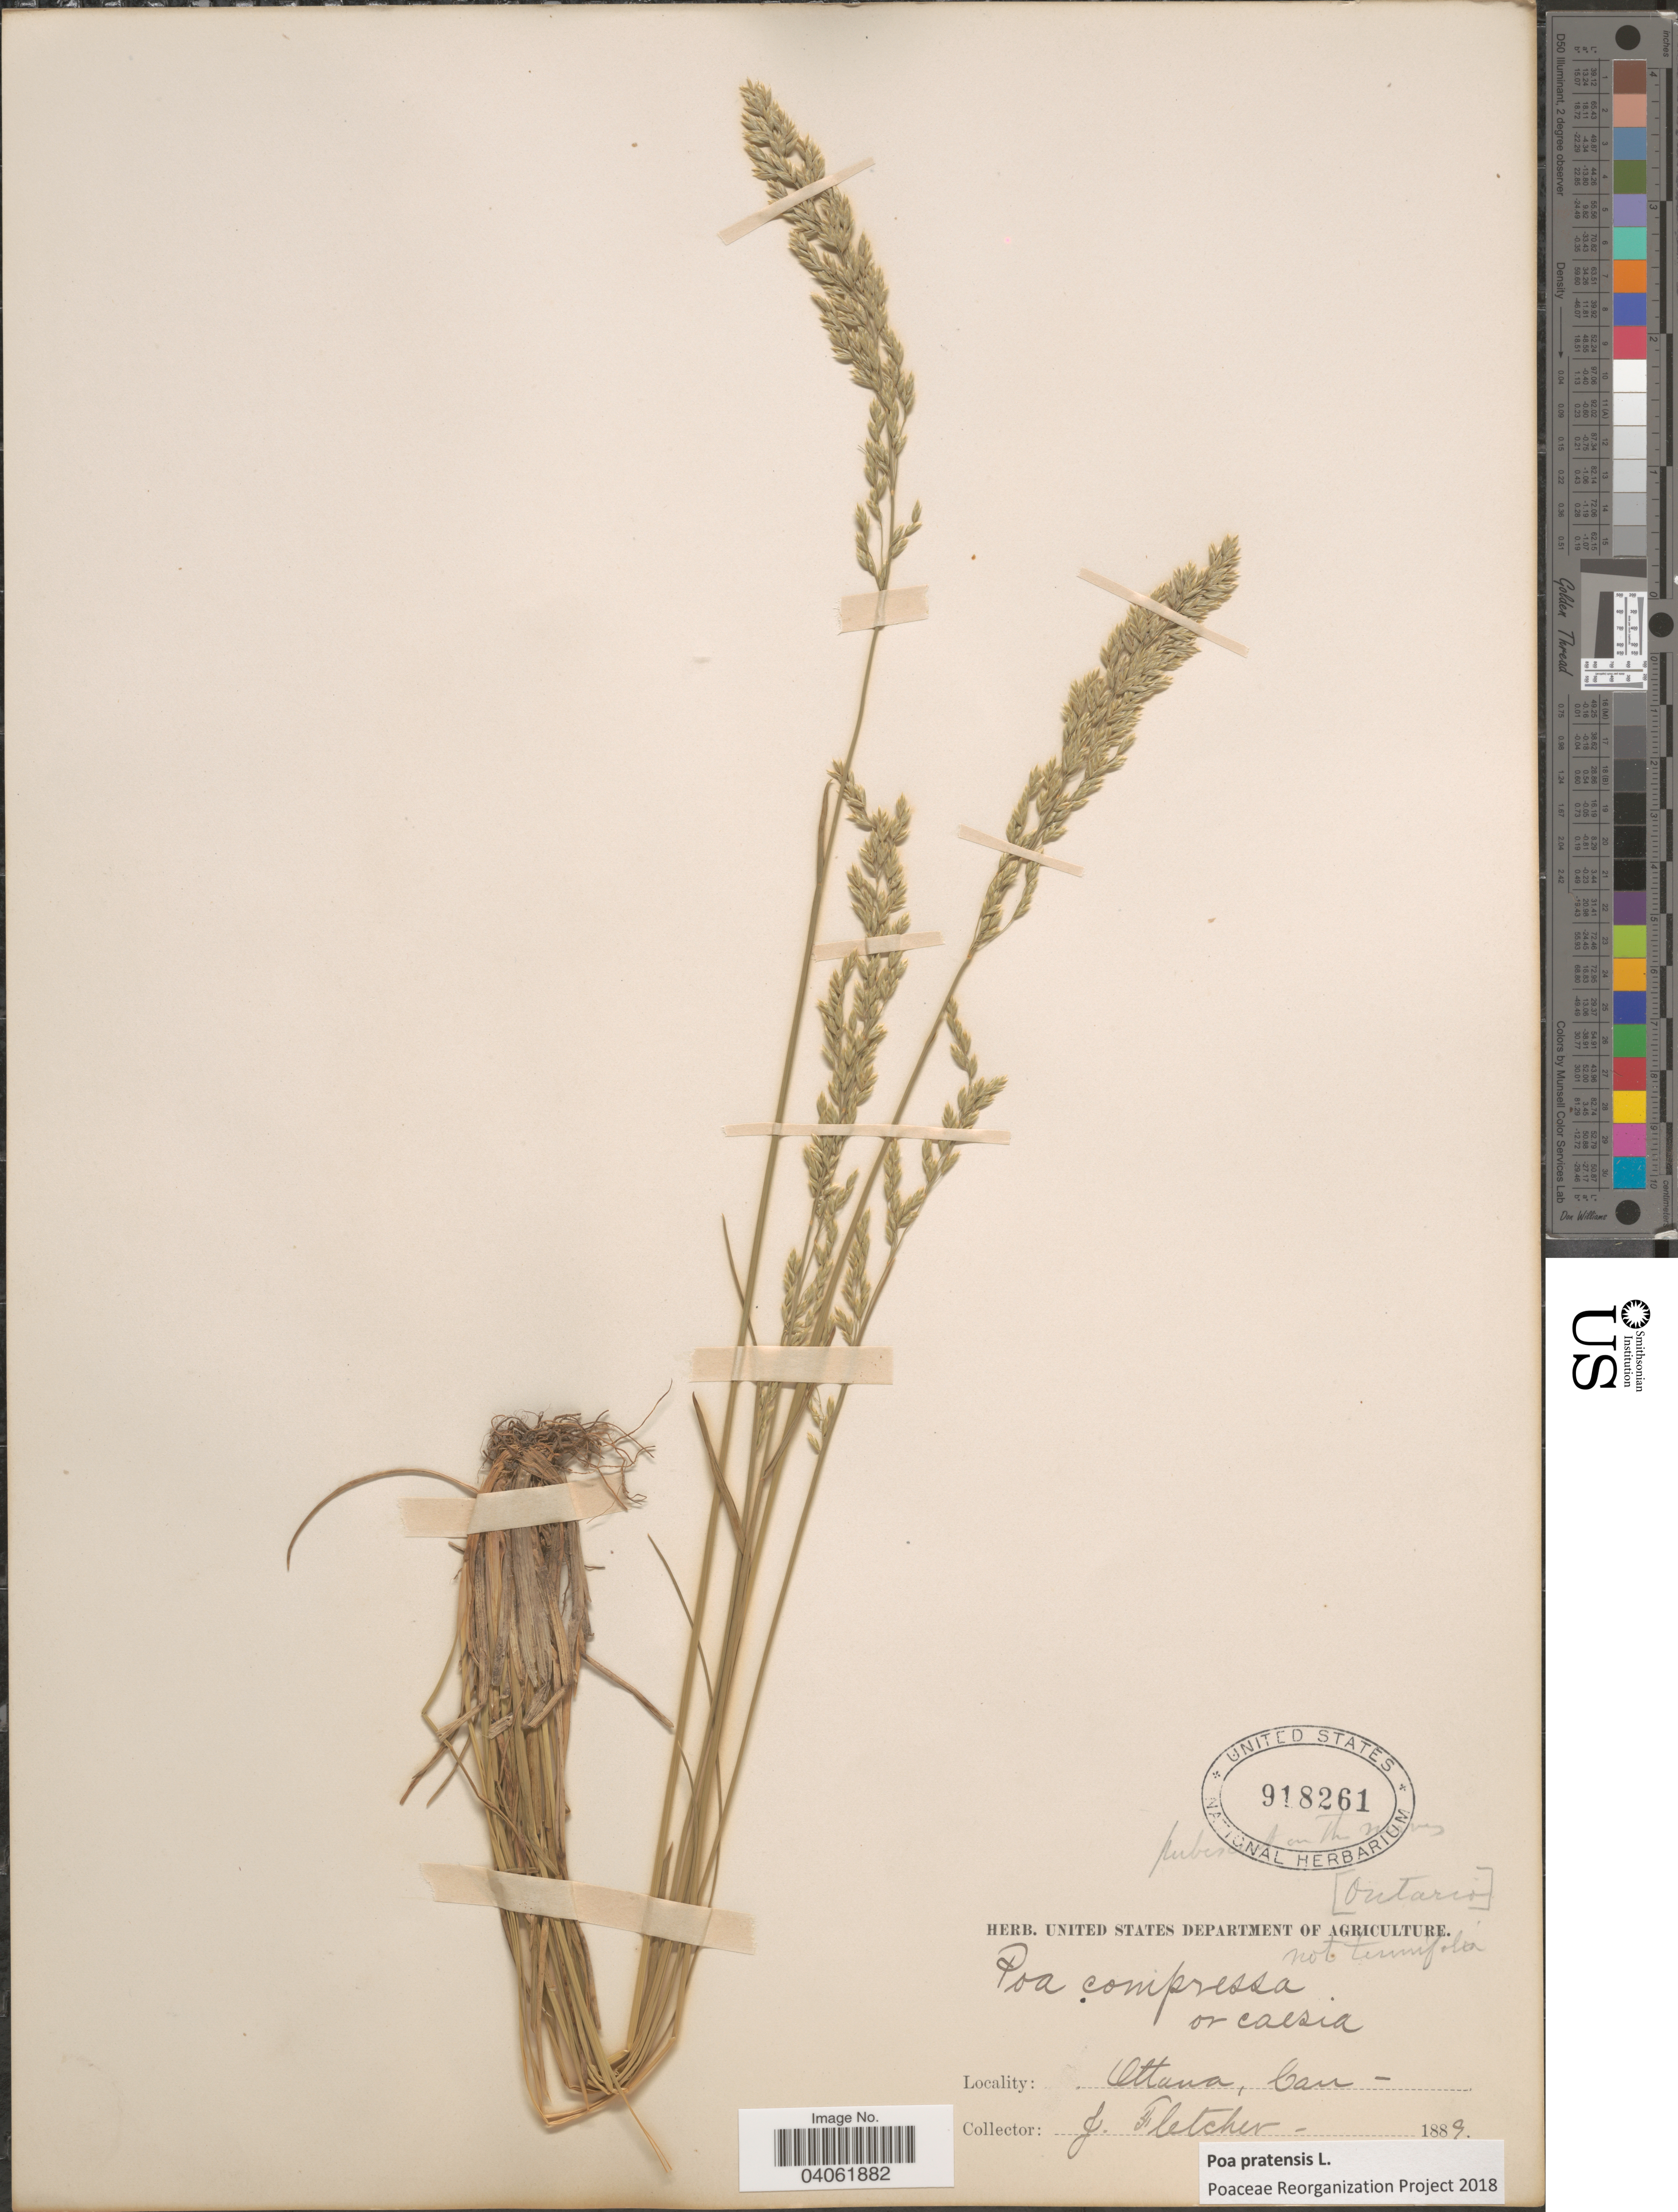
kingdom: Plantae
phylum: Tracheophyta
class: Liliopsida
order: Poales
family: Poaceae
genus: Poa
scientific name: Poa pratensis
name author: L.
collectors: J. Fletcher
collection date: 1889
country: Canada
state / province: Ontario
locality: Ottawa.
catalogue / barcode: US 918261